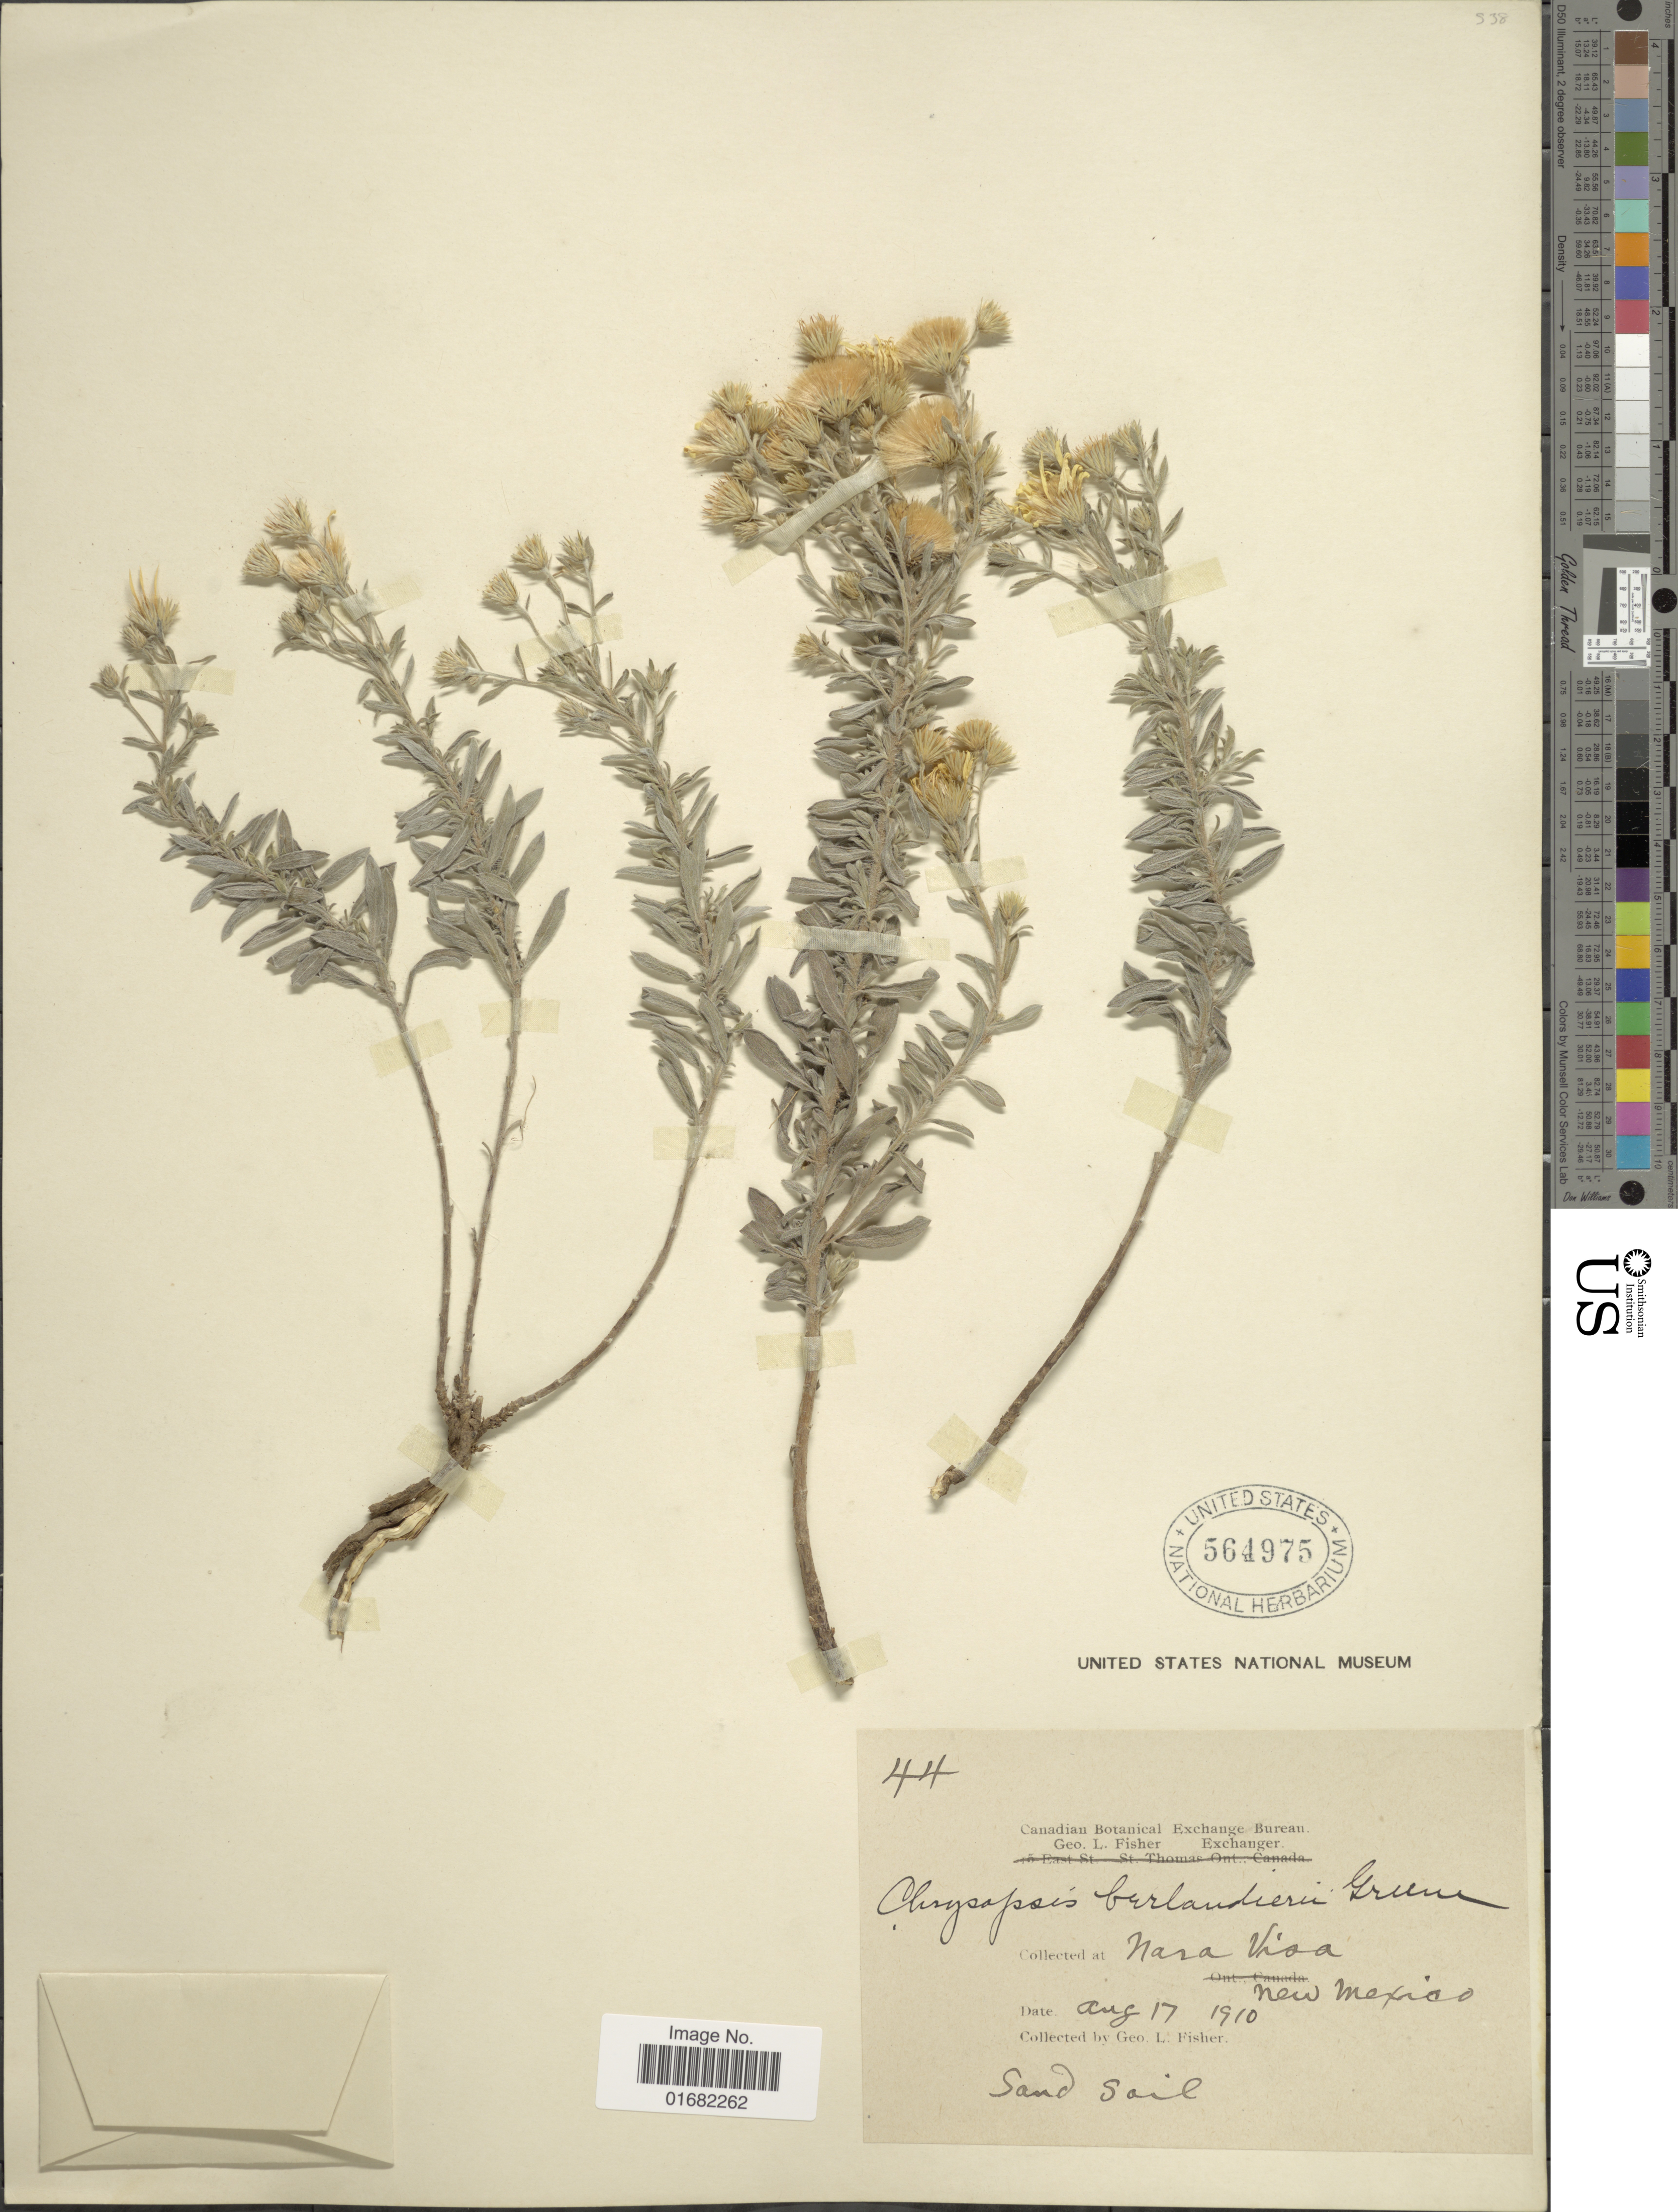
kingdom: Plantae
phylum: Tracheophyta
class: Magnoliopsida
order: Asterales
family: Asteraceae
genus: Heterotheca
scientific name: Heterotheca canescens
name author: (DC.) Shinners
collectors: G. L. Fisher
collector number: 44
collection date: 1910-08-17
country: United States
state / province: New Mexico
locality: Nara Visa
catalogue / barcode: US 564975